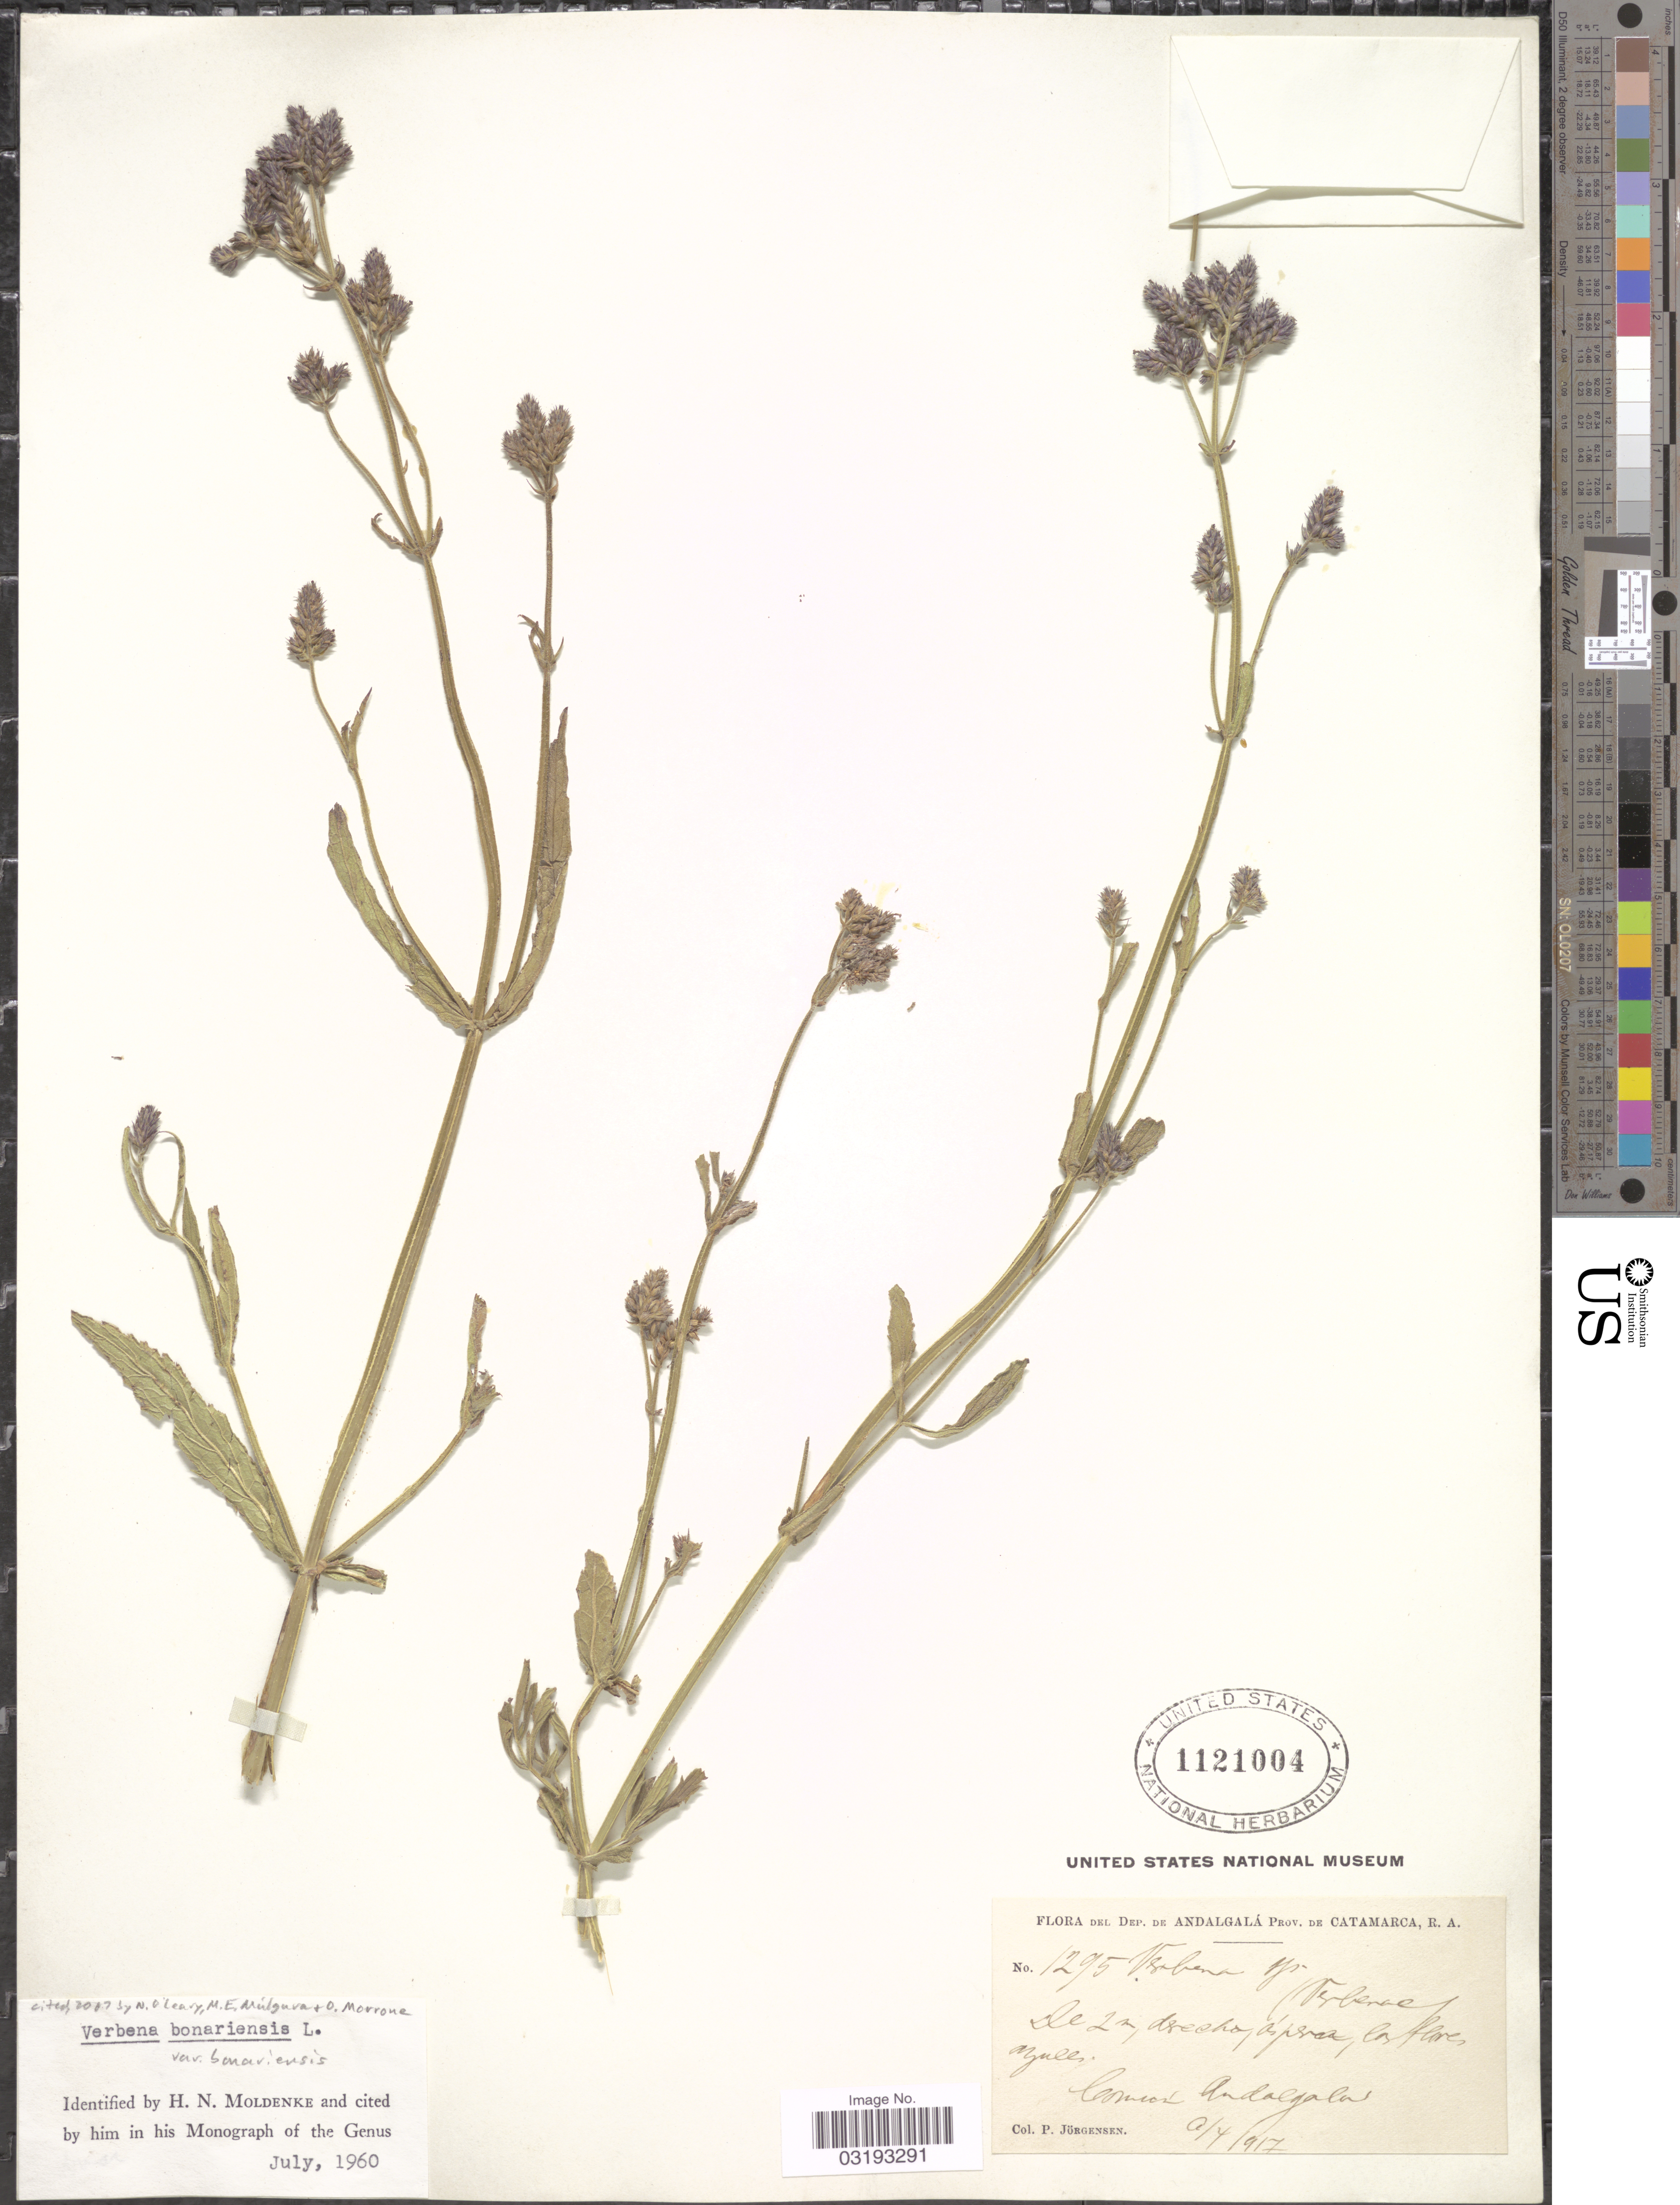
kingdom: Plantae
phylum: Tracheophyta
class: Magnoliopsida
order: Lamiales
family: Verbenaceae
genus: Verbena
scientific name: Verbena bonariensis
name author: L.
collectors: P. Jörgensen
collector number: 1295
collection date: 1917-07-06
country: Argentina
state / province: Catamarca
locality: Dep. de Andalgalá. Common Andalgala.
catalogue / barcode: US 1121004